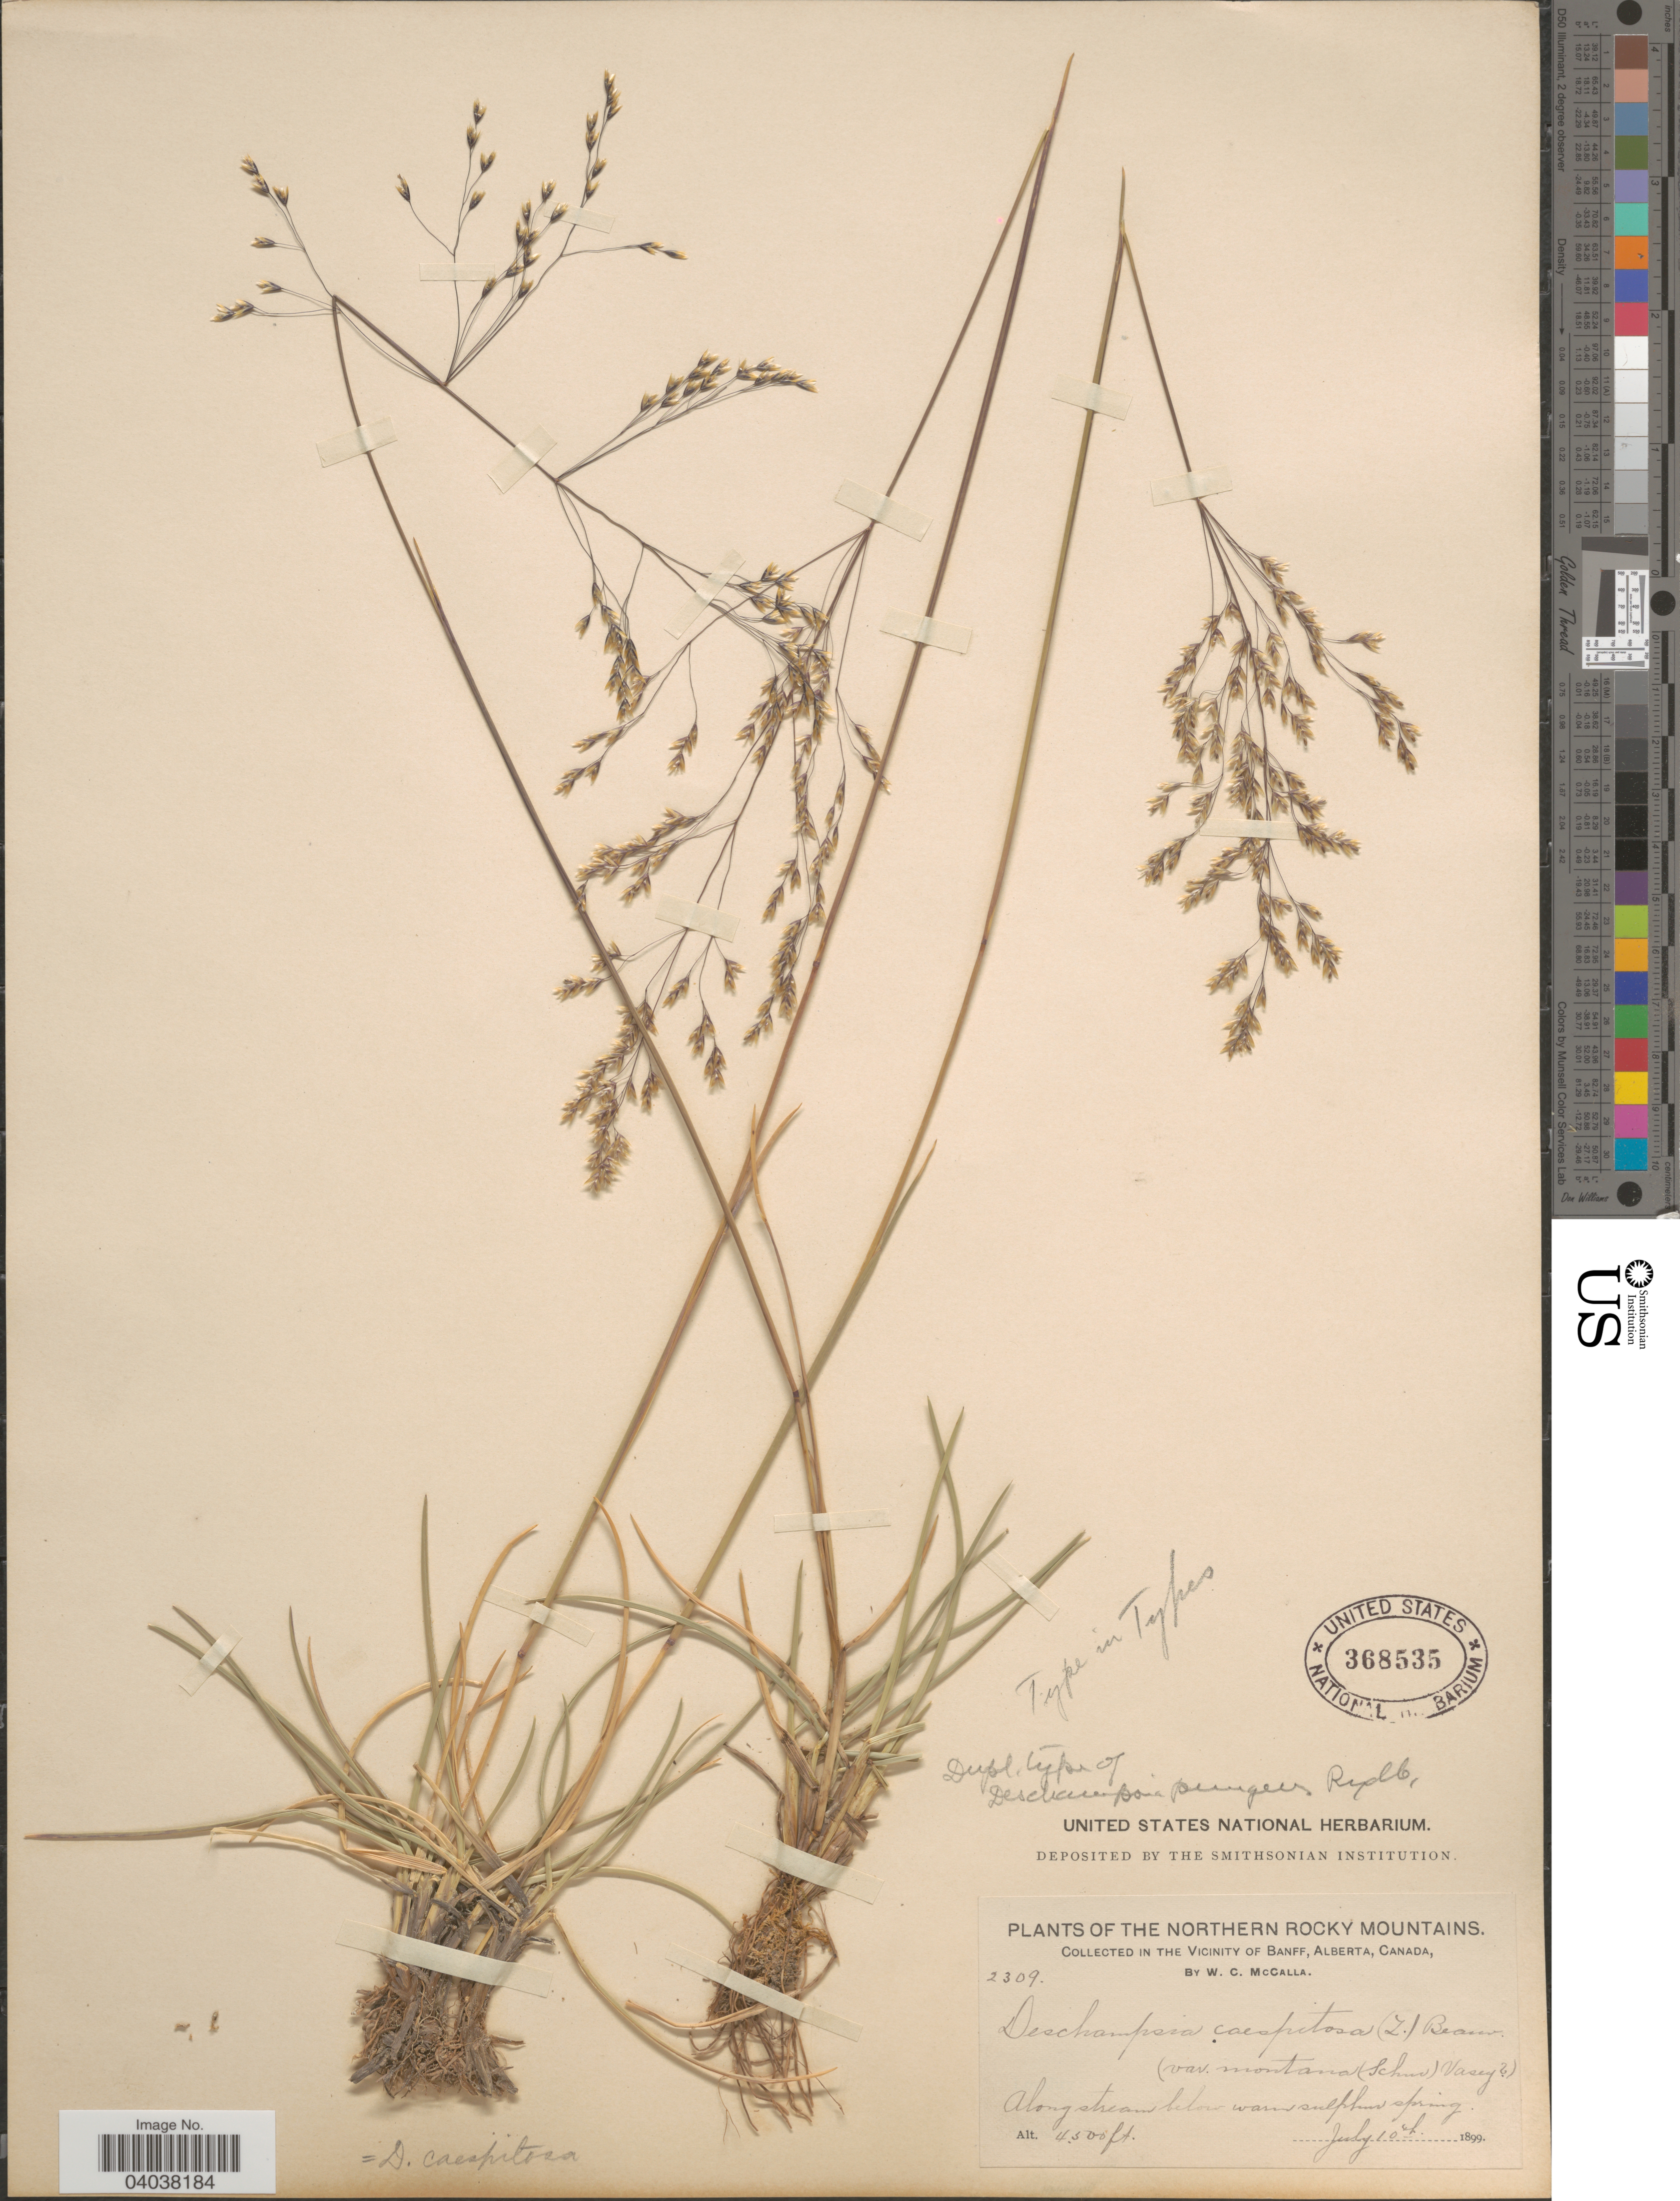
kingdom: Plantae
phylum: Tracheophyta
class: Liliopsida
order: Poales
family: Poaceae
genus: Deschampsia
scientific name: Deschampsia cespitosa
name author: (L.) P. Beauv.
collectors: W. McCalla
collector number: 2309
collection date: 1899-07-10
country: Canada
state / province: Alberta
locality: The Northern Rocky Mountains. In the Vicinity of Banff. Along stream below warm sulphur spring.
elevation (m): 1372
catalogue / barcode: US 368535